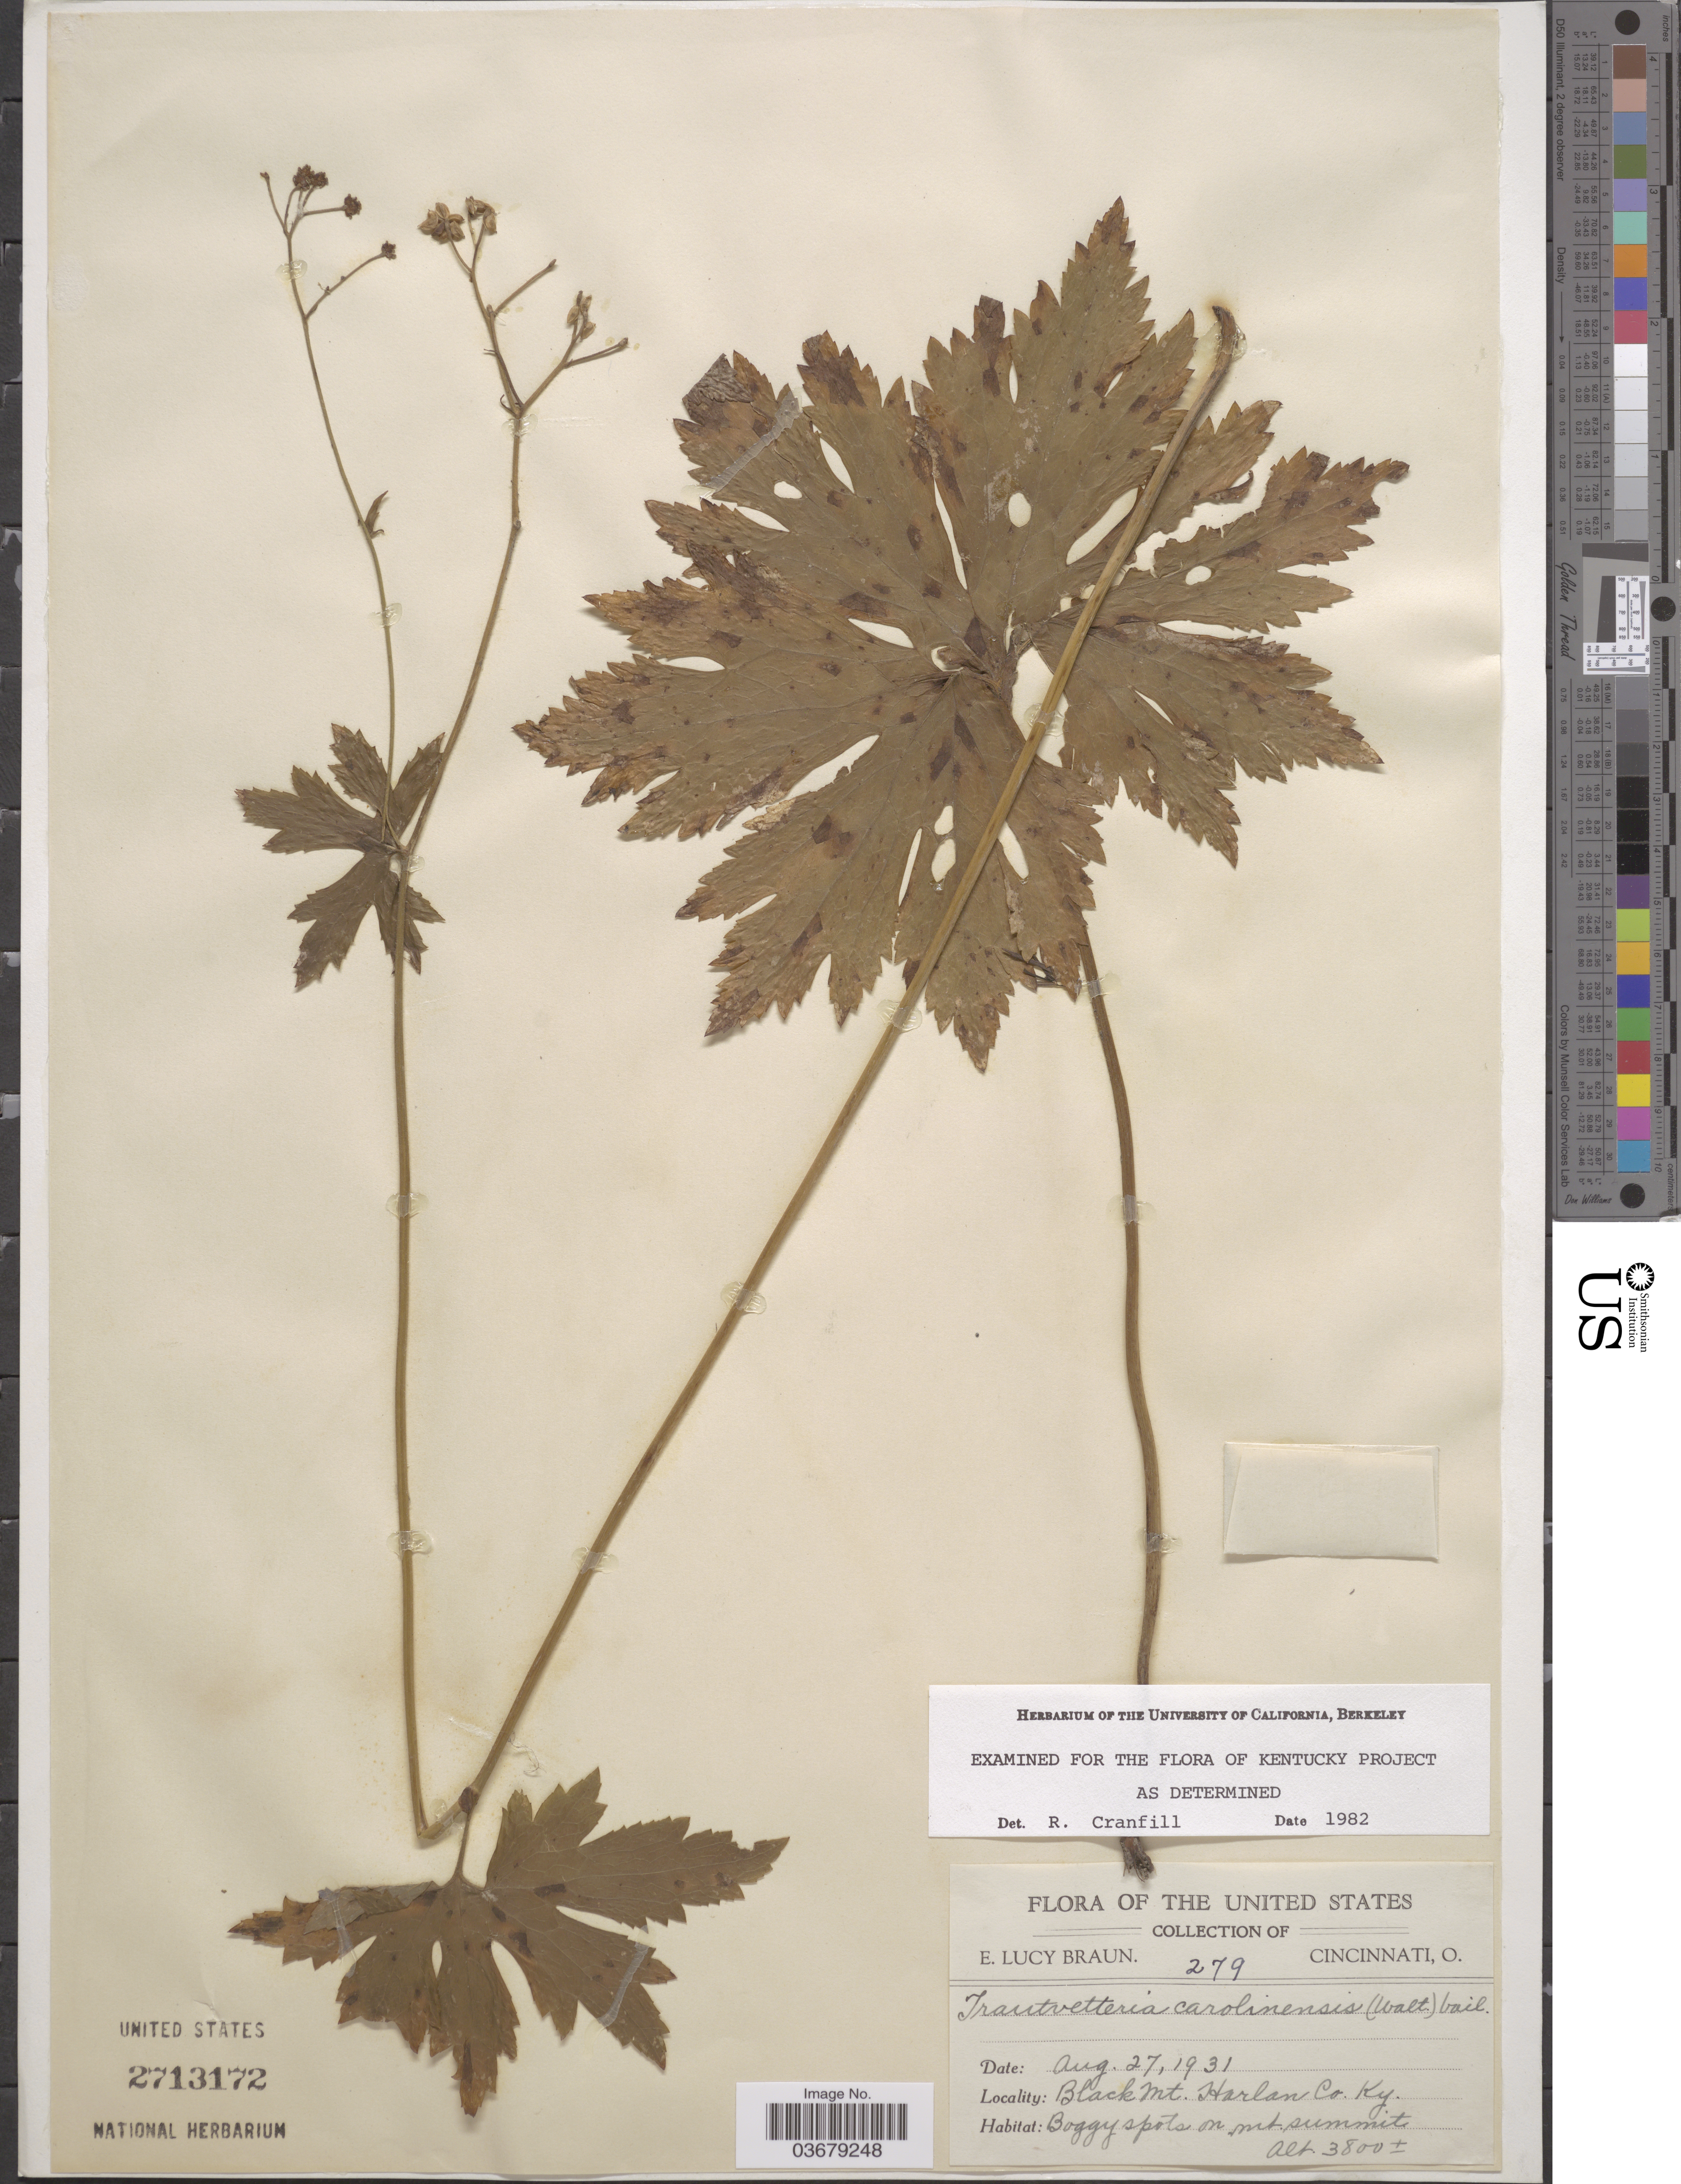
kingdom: Plantae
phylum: Tracheophyta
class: Magnoliopsida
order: Ranunculales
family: Ranunculaceae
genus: Trautvetteria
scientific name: Trautvetteria caroliniensis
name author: (Walter) Vail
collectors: E. L. Braun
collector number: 279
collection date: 1931-08-27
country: United States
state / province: Kentucky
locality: Black Mt. Harlan Co.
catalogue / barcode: US 2713172